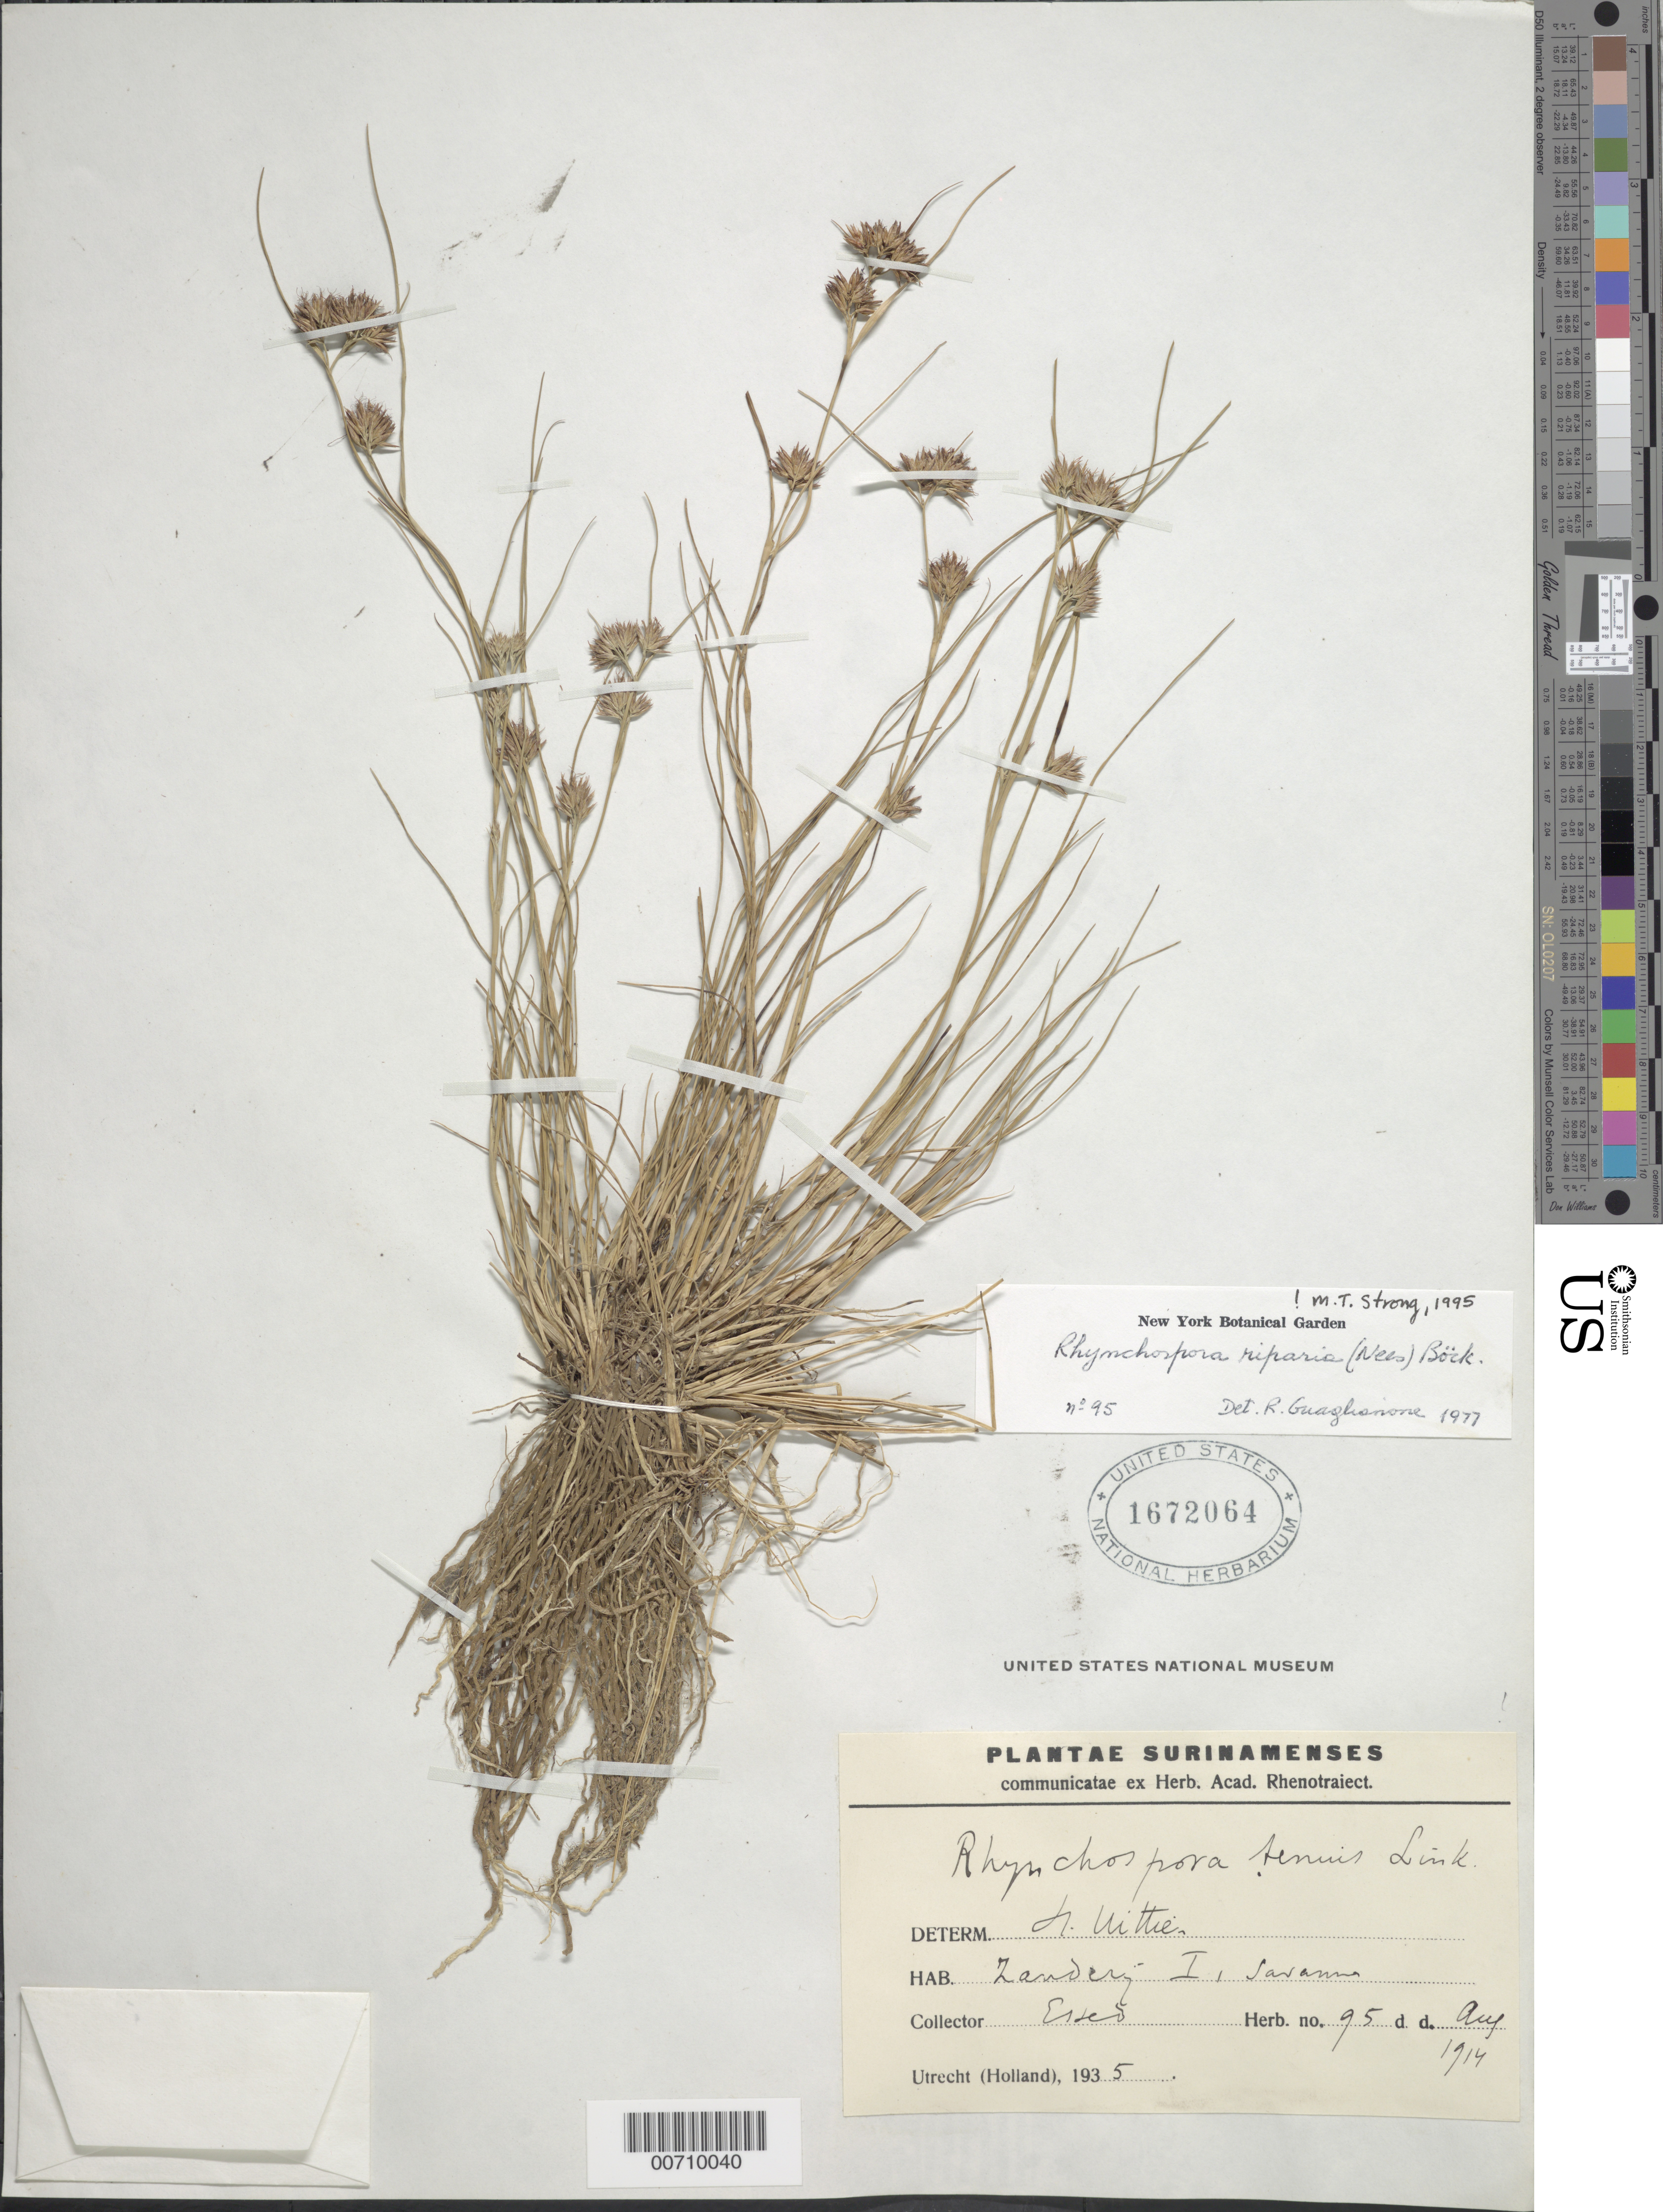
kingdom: Plantae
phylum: Tracheophyta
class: Liliopsida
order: Poales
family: Cyperaceae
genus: Rhynchospora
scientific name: Rhynchospora riparia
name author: (Nees) Boeckeler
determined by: Strong, M. T., (US), Smithsonian Institution - National Museum of Natural History (UNITED STATES)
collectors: E. Essed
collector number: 95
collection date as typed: Aug-14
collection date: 1914-08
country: Suriname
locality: Zanderij I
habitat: Savanna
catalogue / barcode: US 1672064